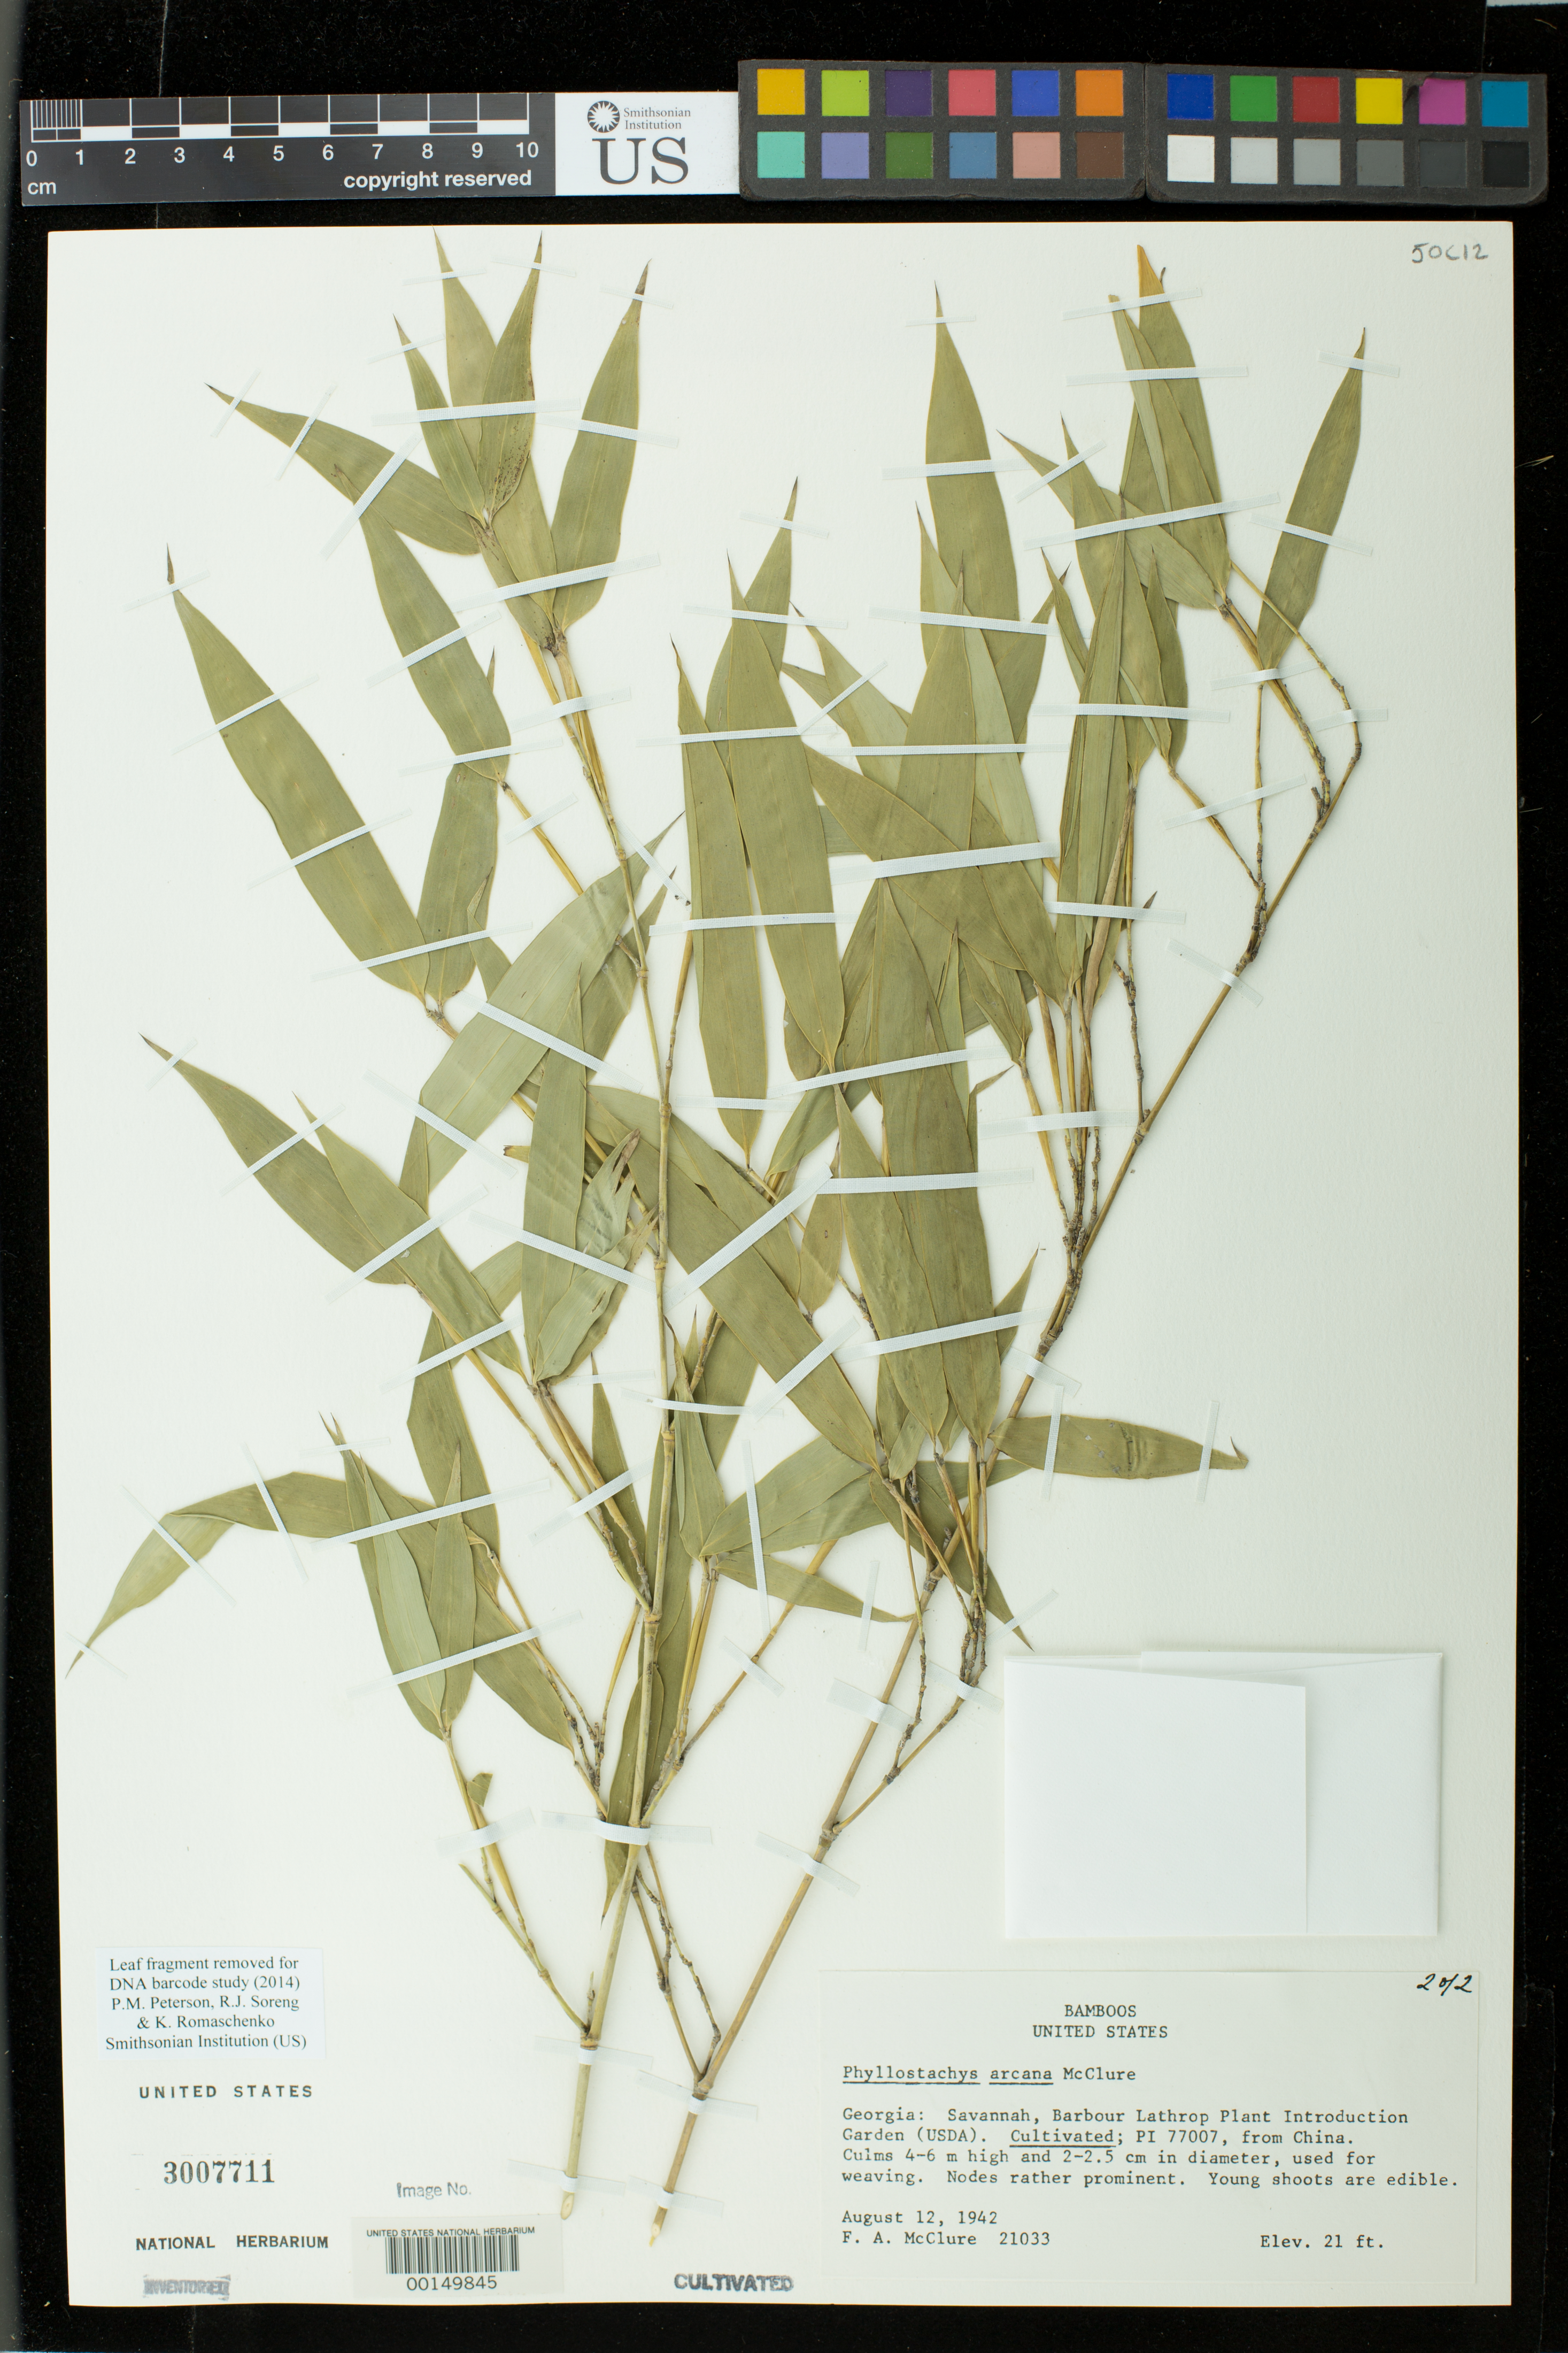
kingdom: Plantae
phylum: Tracheophyta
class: Liliopsida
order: Poales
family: Poaceae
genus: Phyllostachys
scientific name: Phyllostachys arcana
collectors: F. A. McClure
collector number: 21033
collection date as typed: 12 Aug 1942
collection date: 1942-08-12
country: United States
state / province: Georgia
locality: Savannah, barbour lathrop plant intro. garden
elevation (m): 6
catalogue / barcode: US 3007711